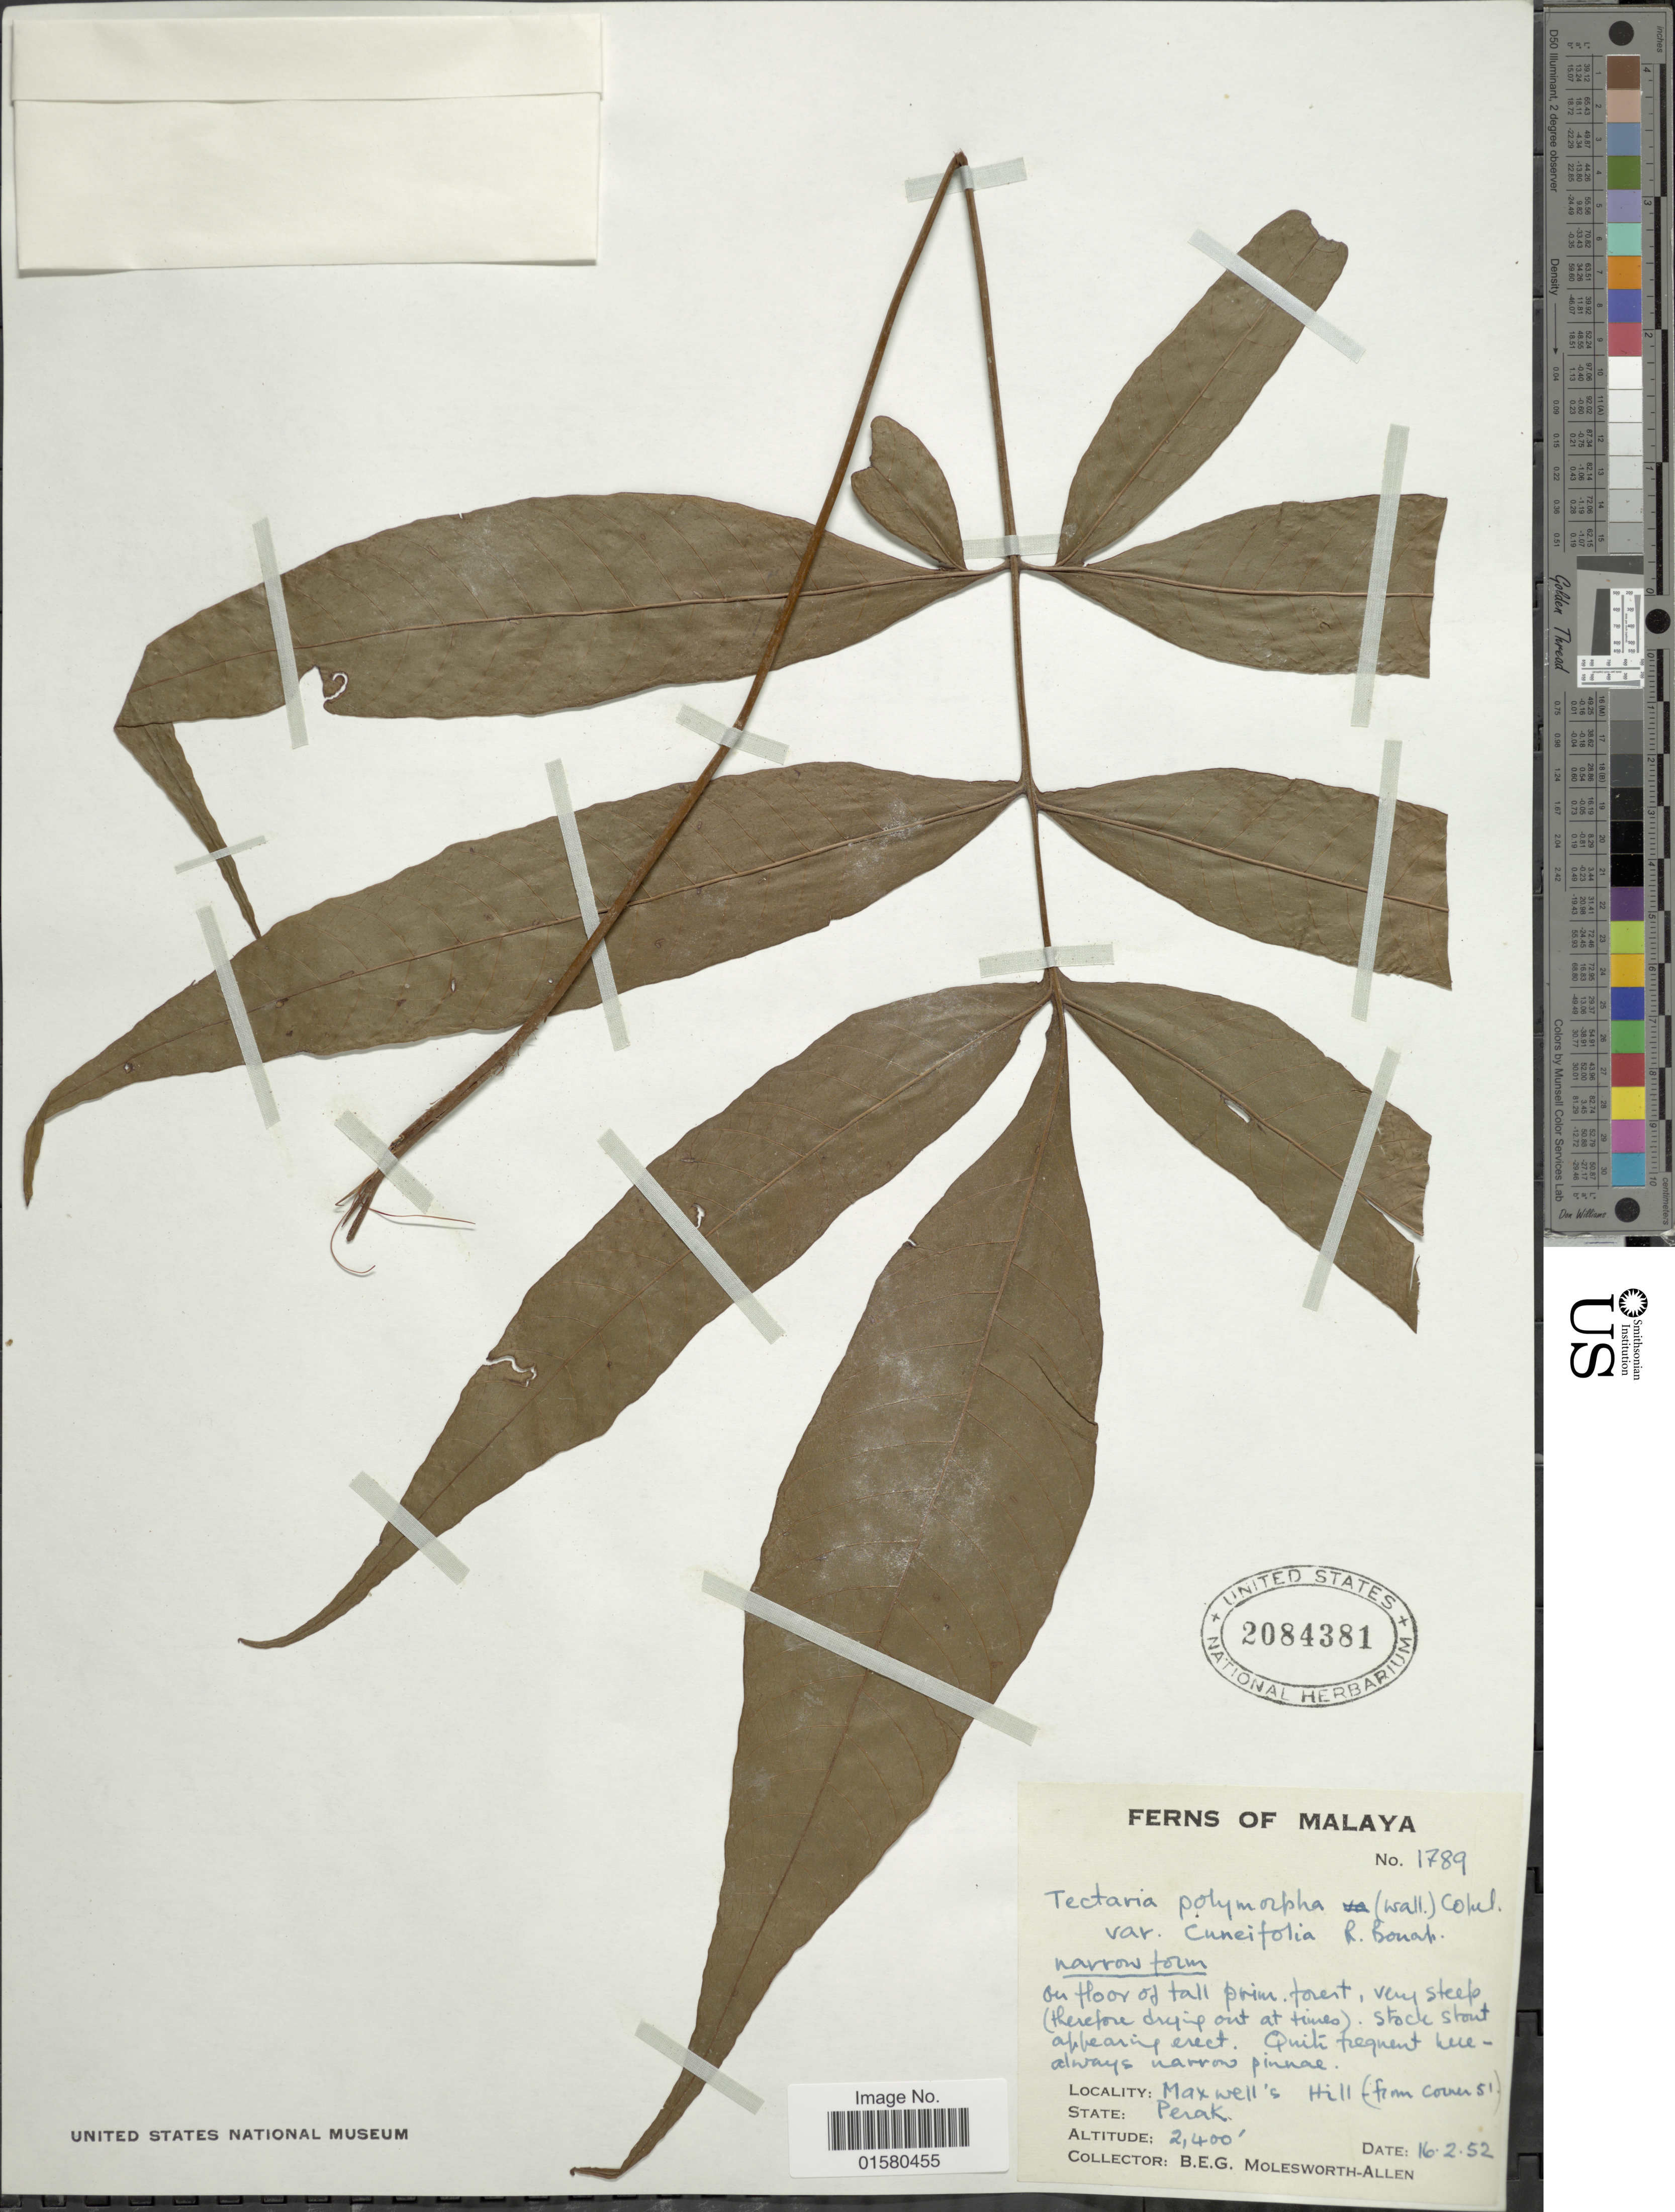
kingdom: Plantae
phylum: Tracheophyta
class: Polypodiopsida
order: Polypodiales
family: Tectariaceae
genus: Tectaria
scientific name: Tectaria polymorpha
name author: (Wall. ex Hook.) Copel.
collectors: B. E. G. Molesworth-Allen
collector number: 1789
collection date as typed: Transcribed d/m/y: 16/2/52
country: Malaysia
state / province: Perak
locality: Malaya, Maxwell's Hill ( firm corners) Perak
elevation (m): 732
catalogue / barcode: US 2084381